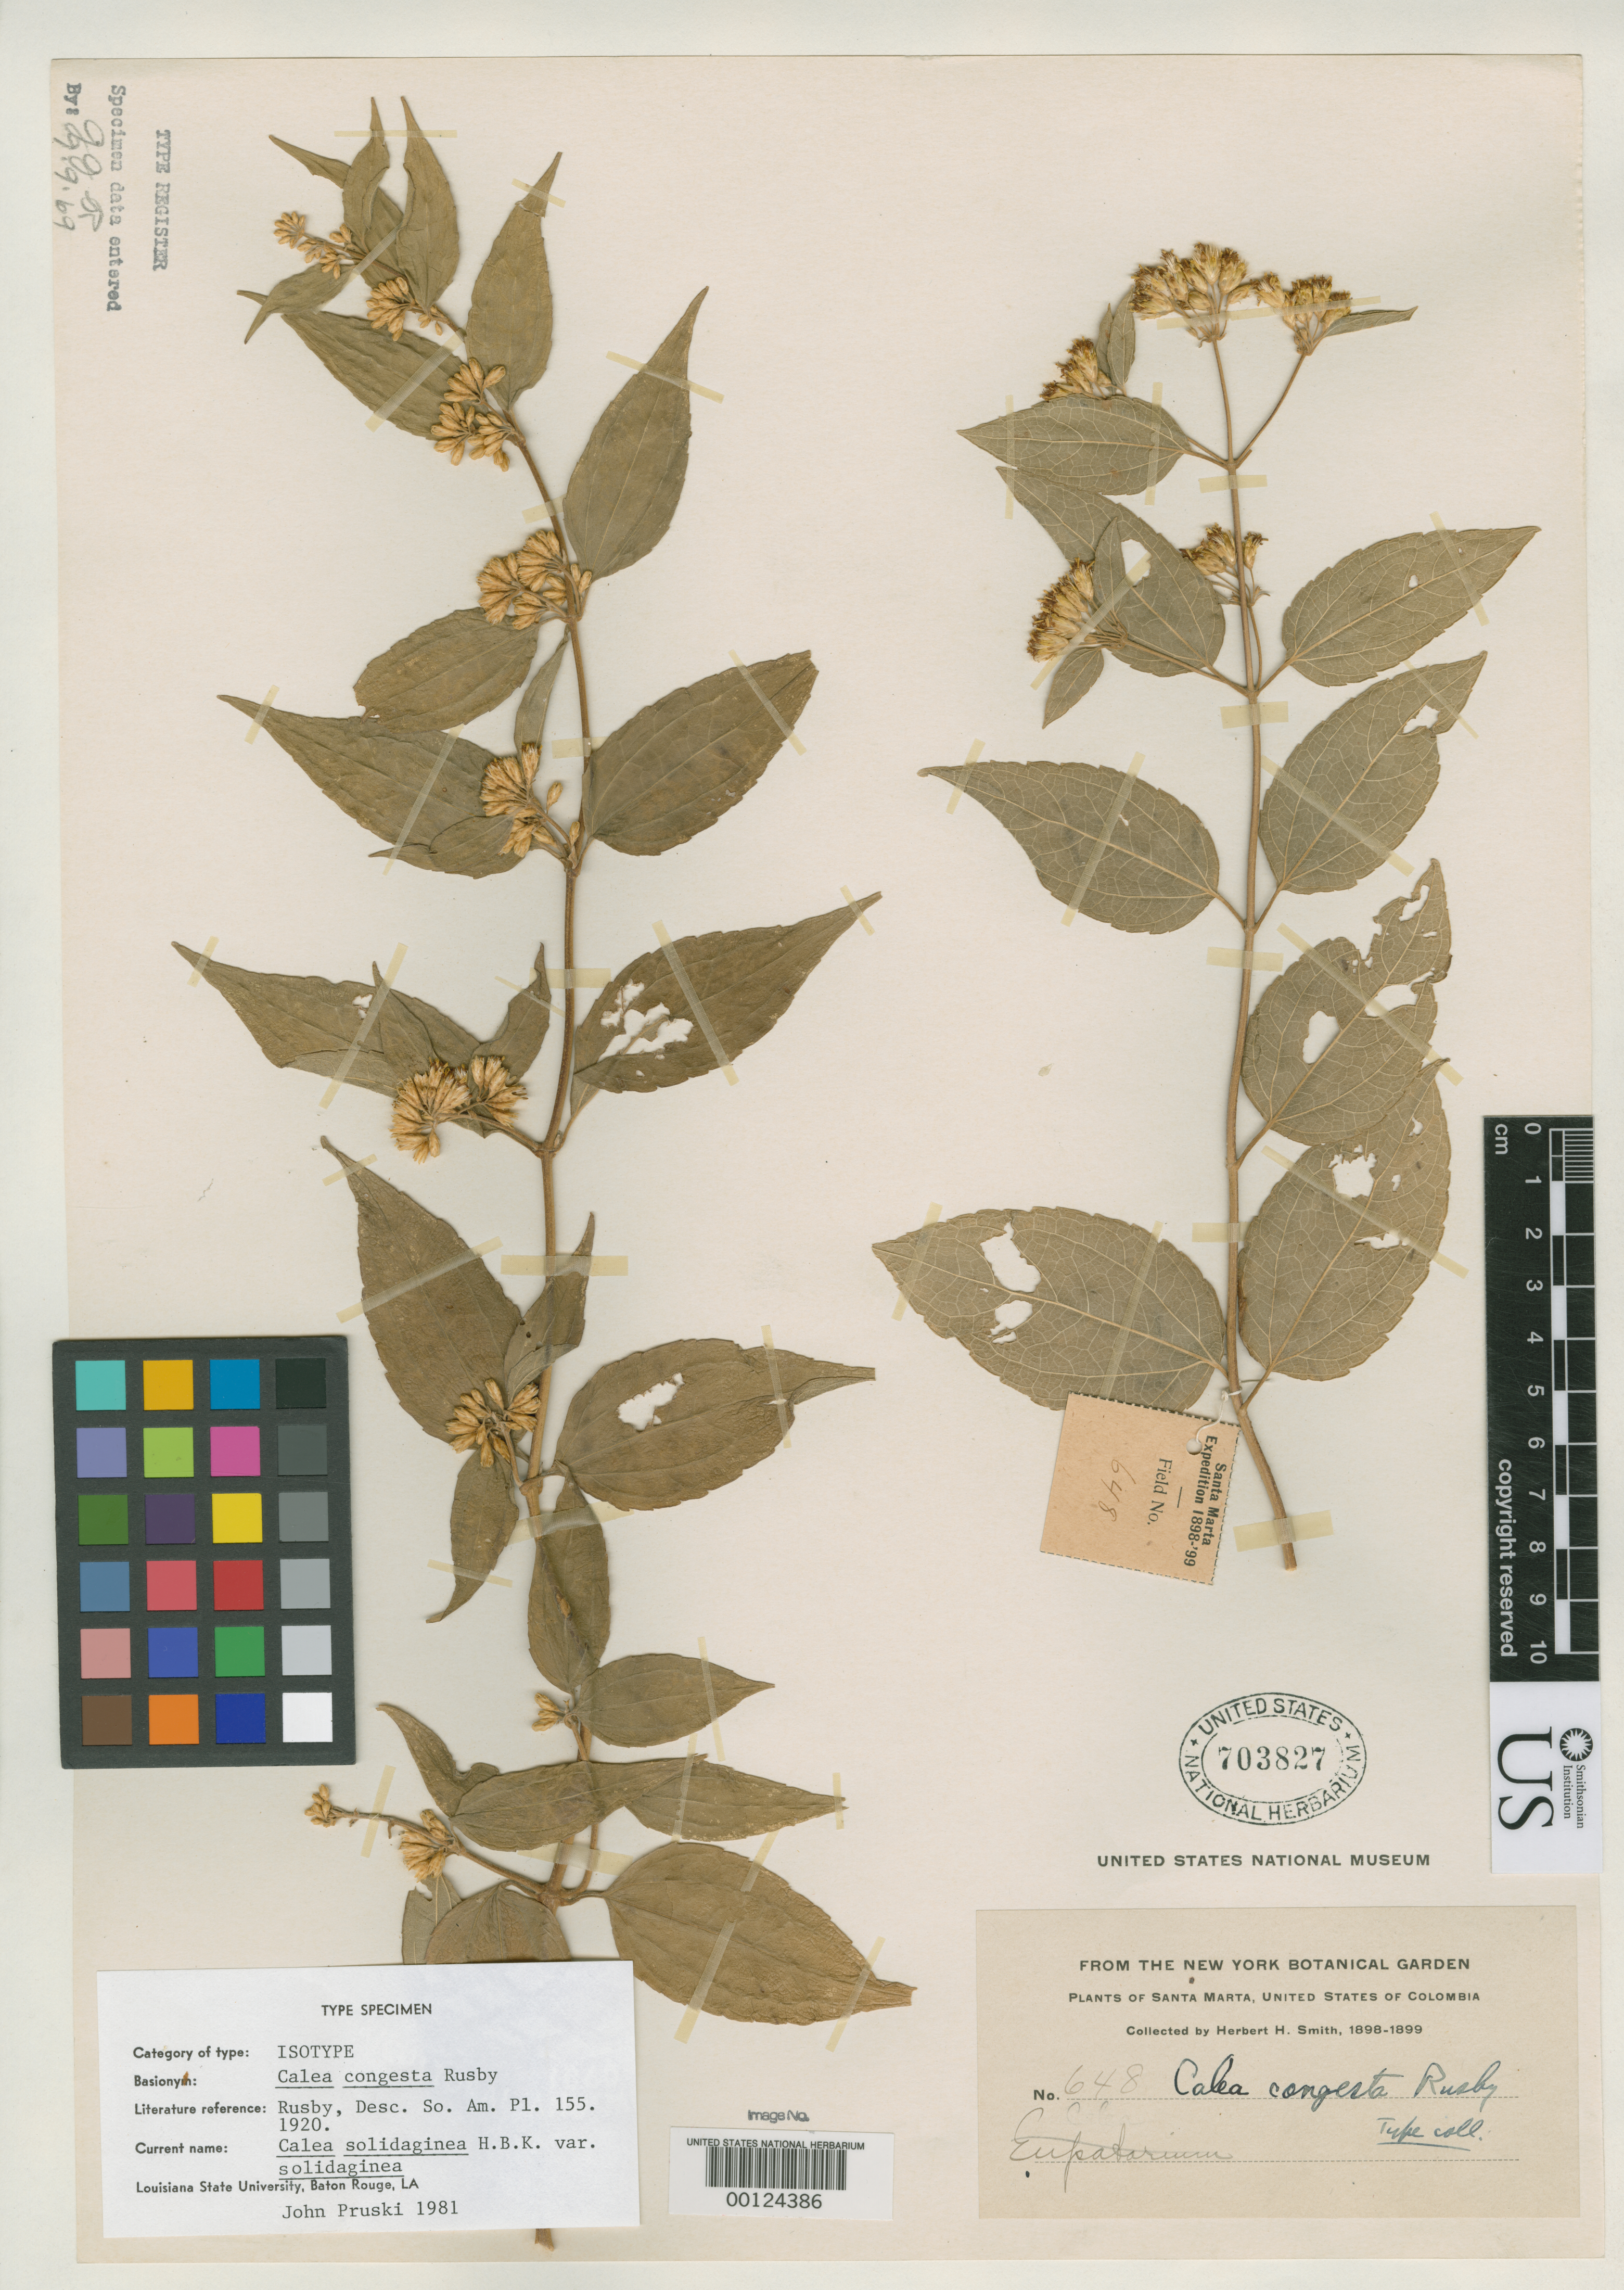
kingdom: Plantae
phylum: Tracheophyta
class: Magnoliopsida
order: Asterales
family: Asteraceae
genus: Calea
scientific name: Calea congesta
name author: Rusby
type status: Isotype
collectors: Herbert H. Smith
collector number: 648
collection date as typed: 1898 to -- --- 1899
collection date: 1898/1899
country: Colombia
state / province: Magdalena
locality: Santa Marta.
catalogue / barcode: US 703827